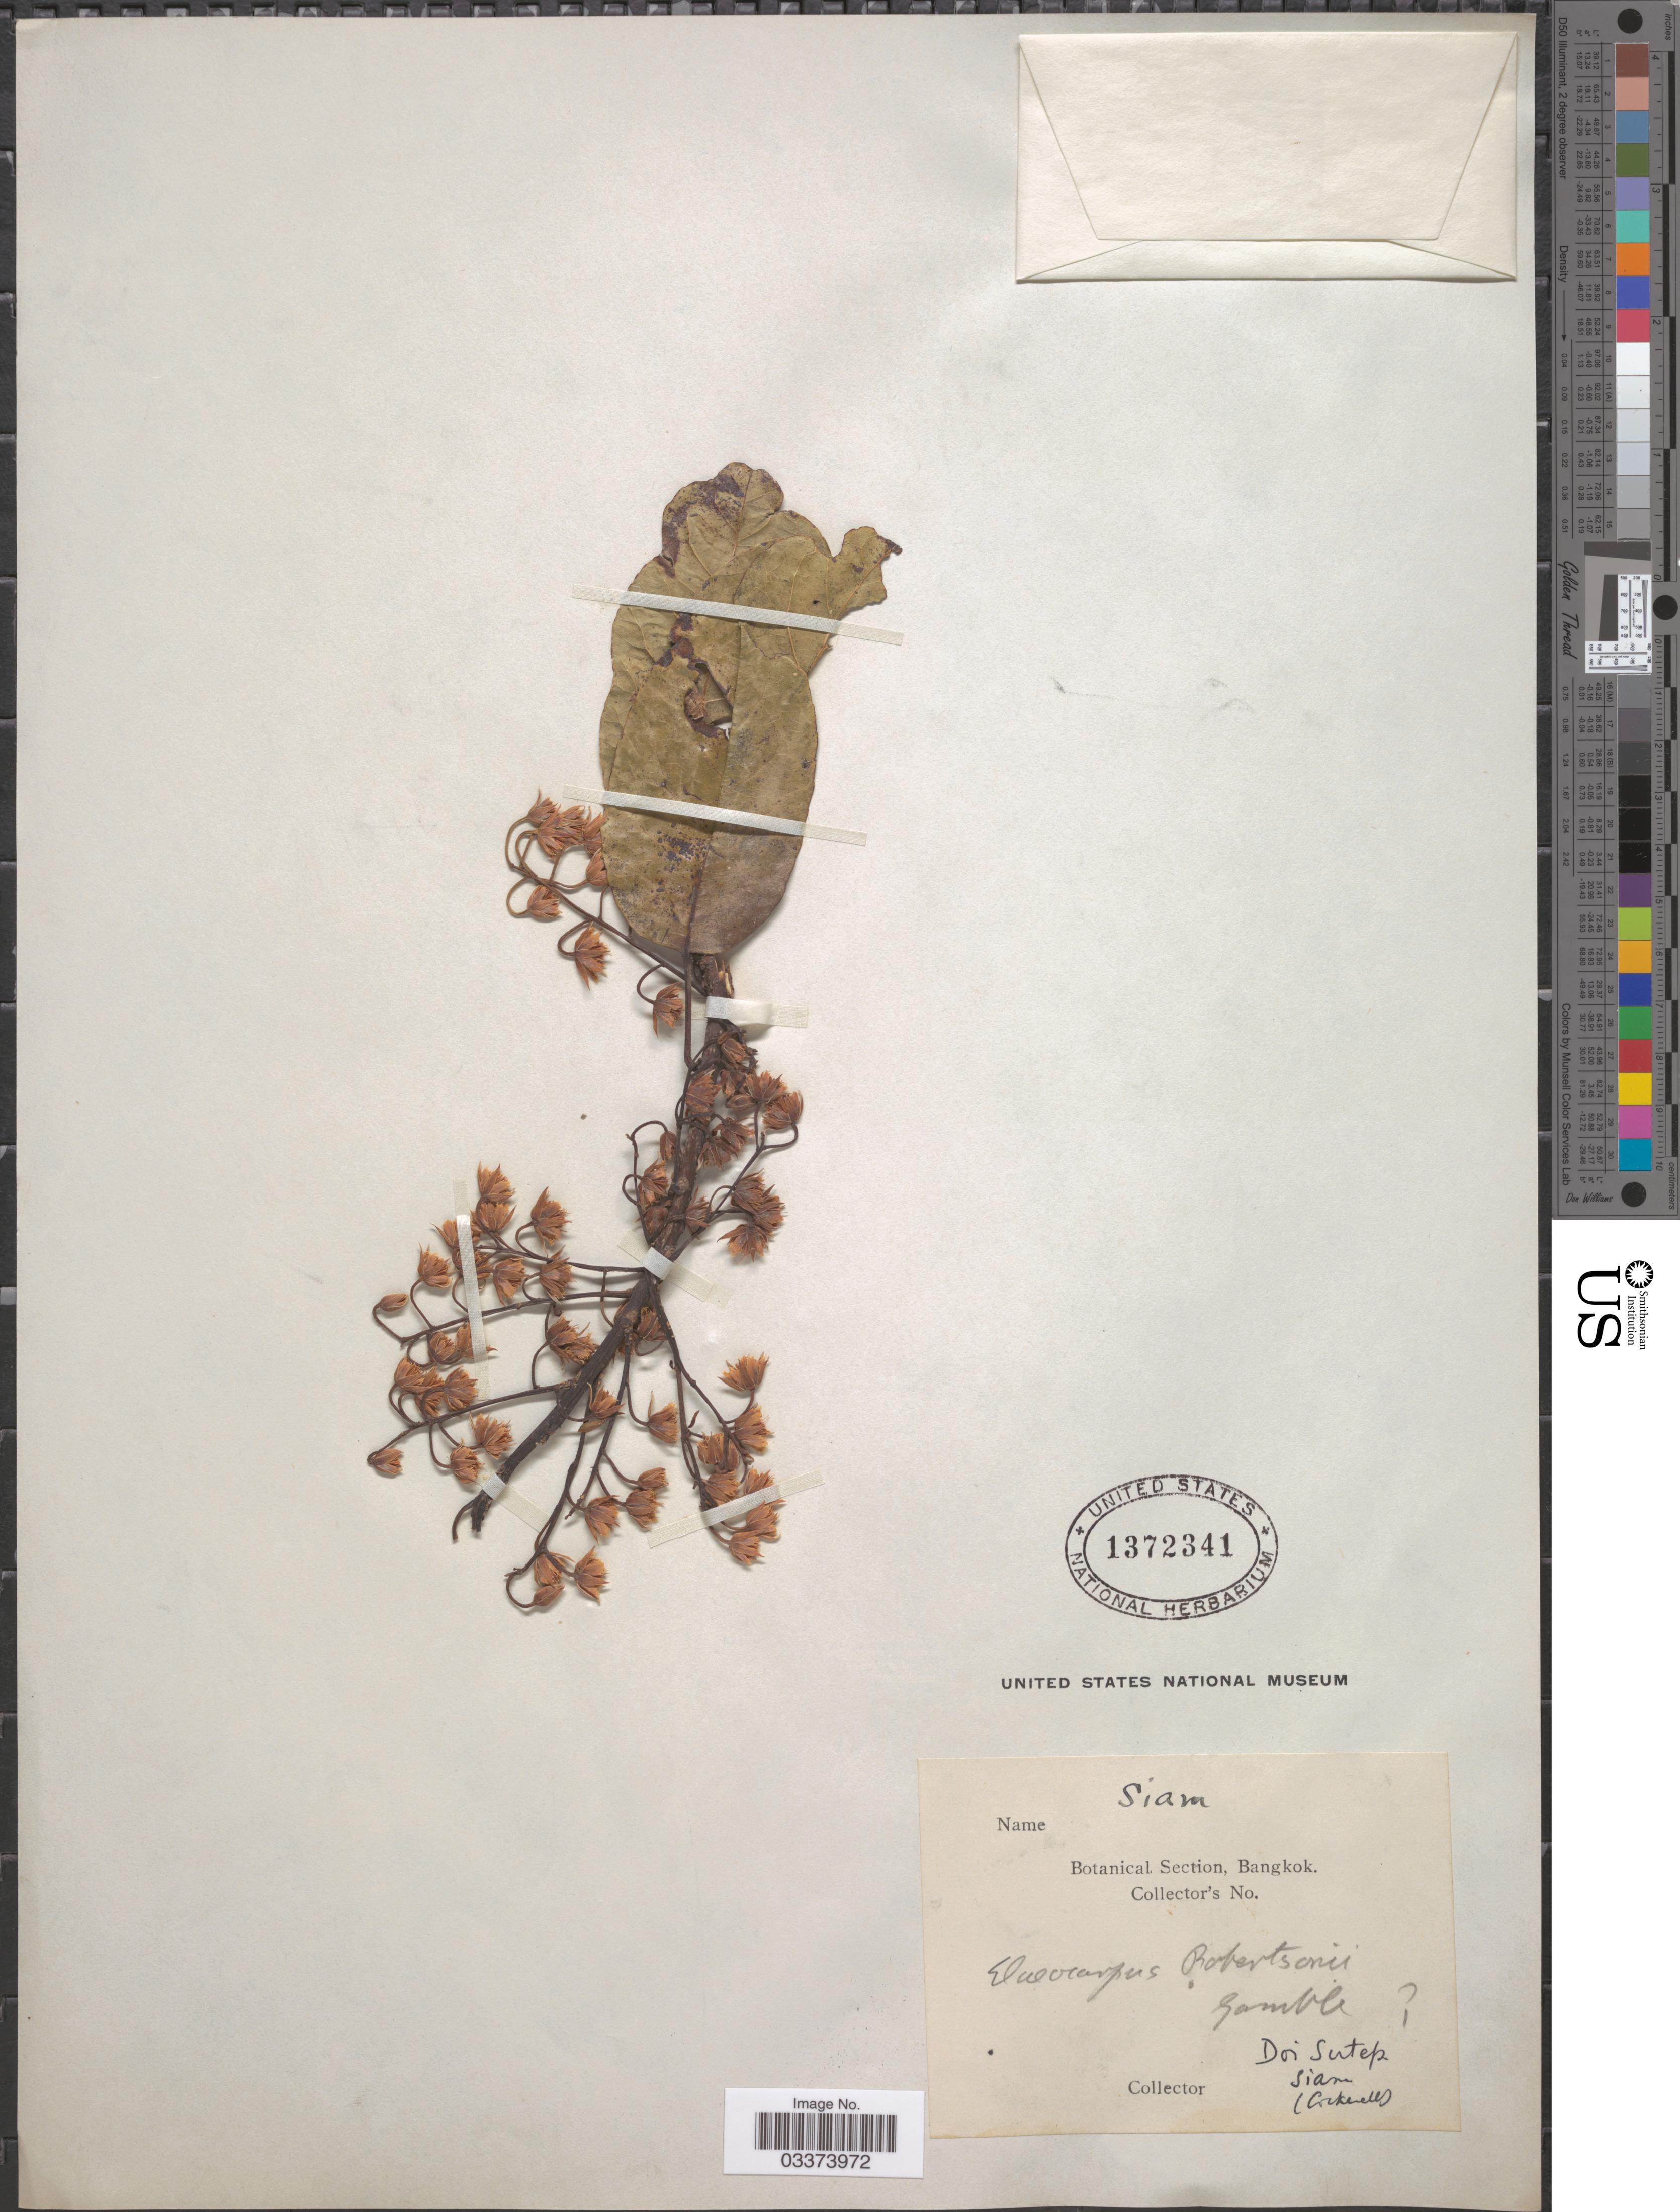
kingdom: Plantae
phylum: Tracheophyta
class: Magnoliopsida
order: Oxalidales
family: Elaeocarpaceae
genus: Elaeocarpus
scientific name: Elaeocarpus robertsonii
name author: Gamble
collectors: Cockerell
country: Thailand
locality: Doi Sutep. Siam.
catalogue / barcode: US 1372341